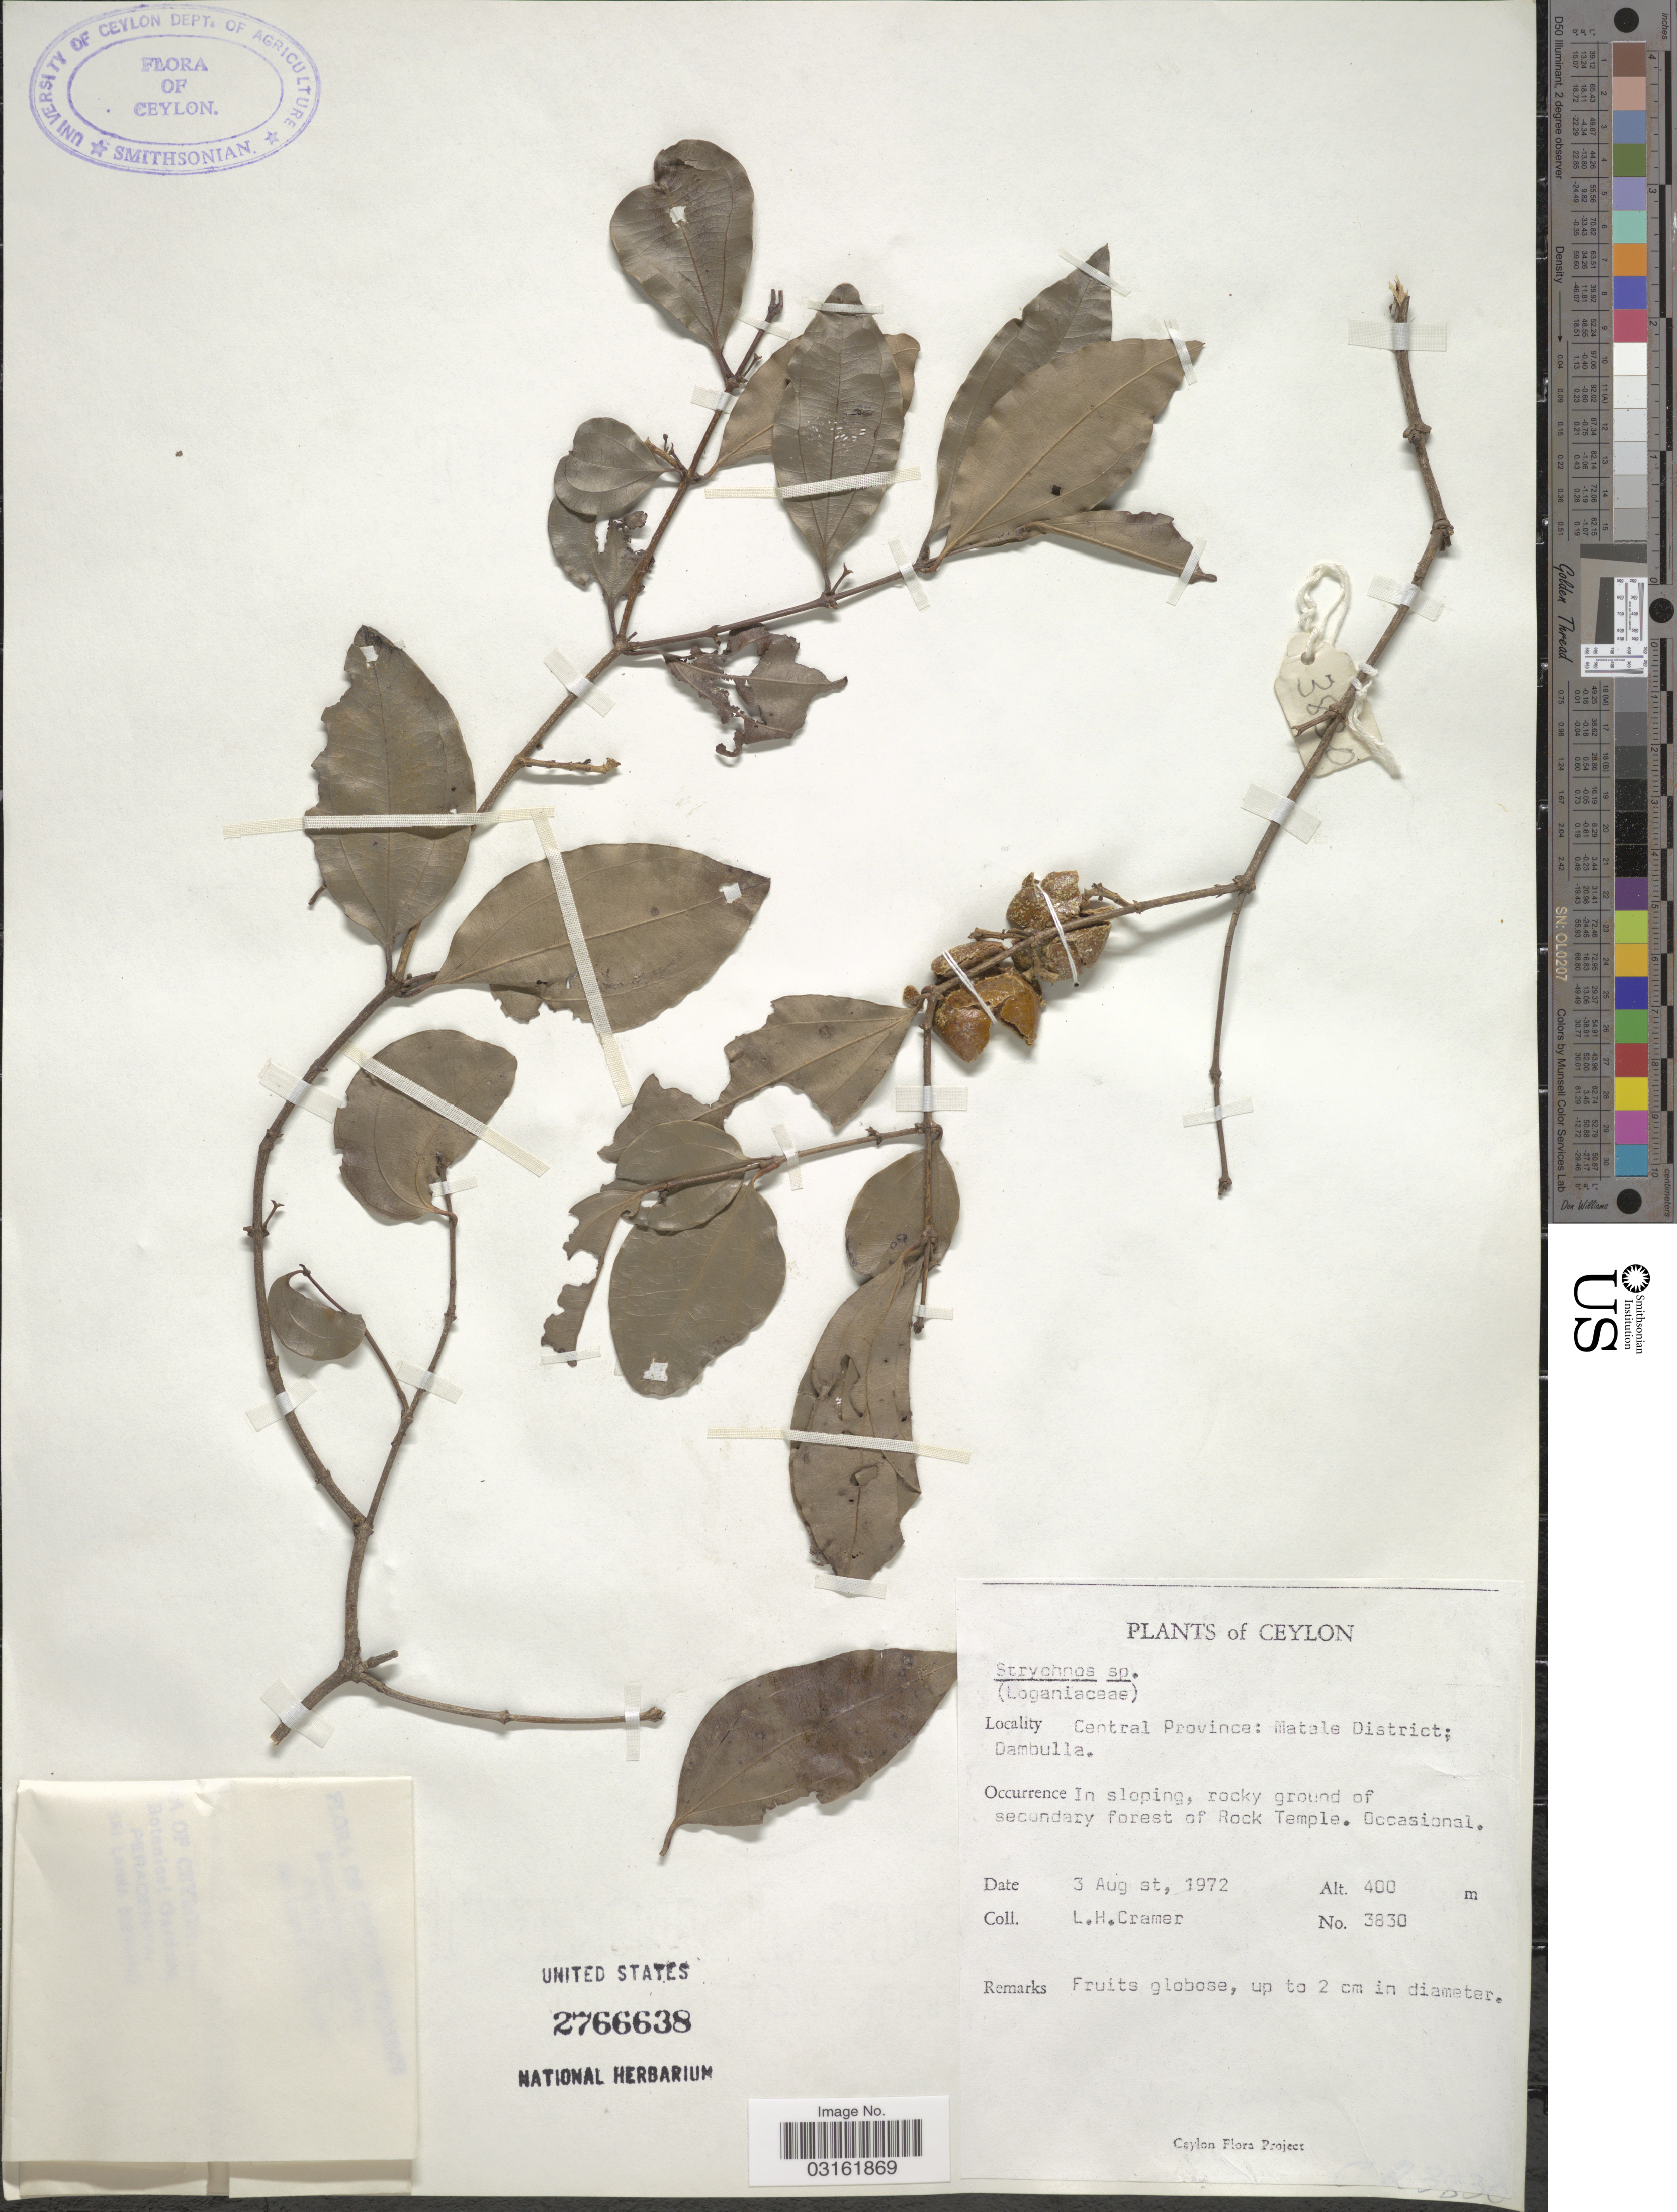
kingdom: Plantae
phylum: Tracheophyta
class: Magnoliopsida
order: Gentianales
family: Loganiaceae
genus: Strychnos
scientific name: Strychnos sp.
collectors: L. H. Cramer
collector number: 3830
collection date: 1972-08-03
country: Sri Lanka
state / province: Central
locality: Ceylon. Central Province: Matale District; Dambulla. Forest of Rock Temple.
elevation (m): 400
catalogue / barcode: US 2766638